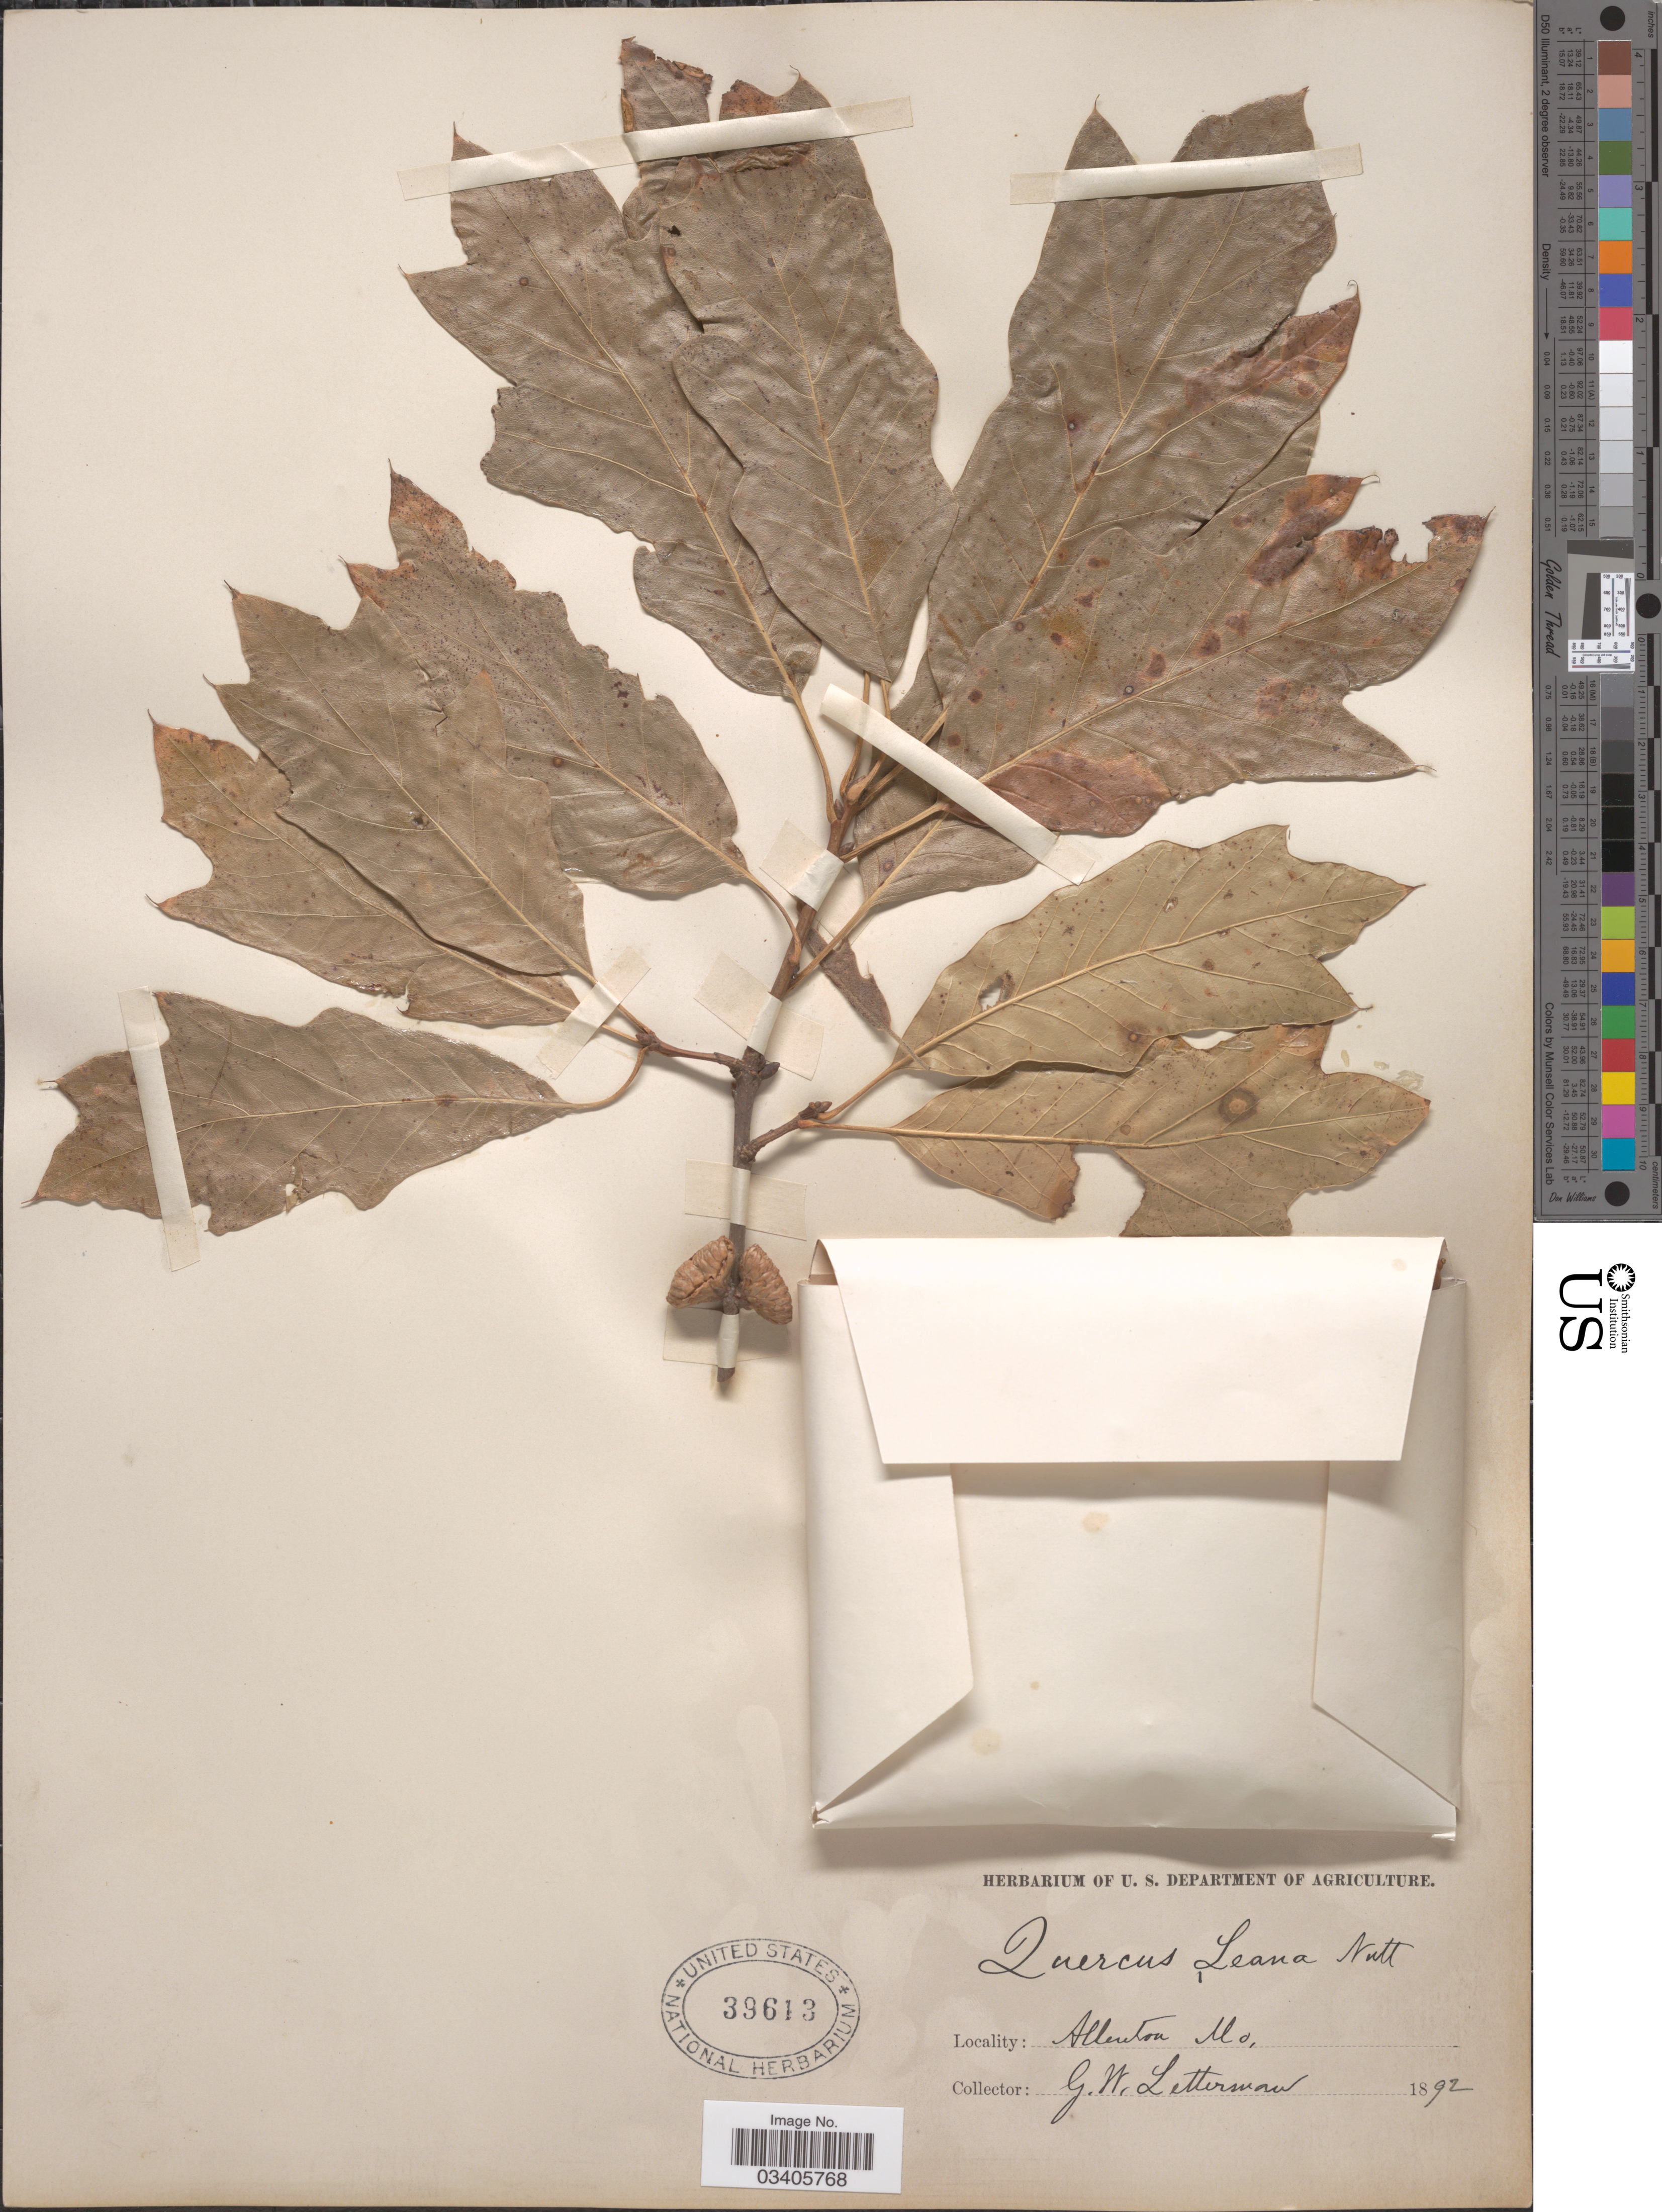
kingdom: Plantae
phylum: Tracheophyta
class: Magnoliopsida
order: Fagales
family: Fagaceae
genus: Quercus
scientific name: Quercus x leana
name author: Nutt.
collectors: G. W. Letterman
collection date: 1892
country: United States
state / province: Missouri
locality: Allenton.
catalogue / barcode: US 39613